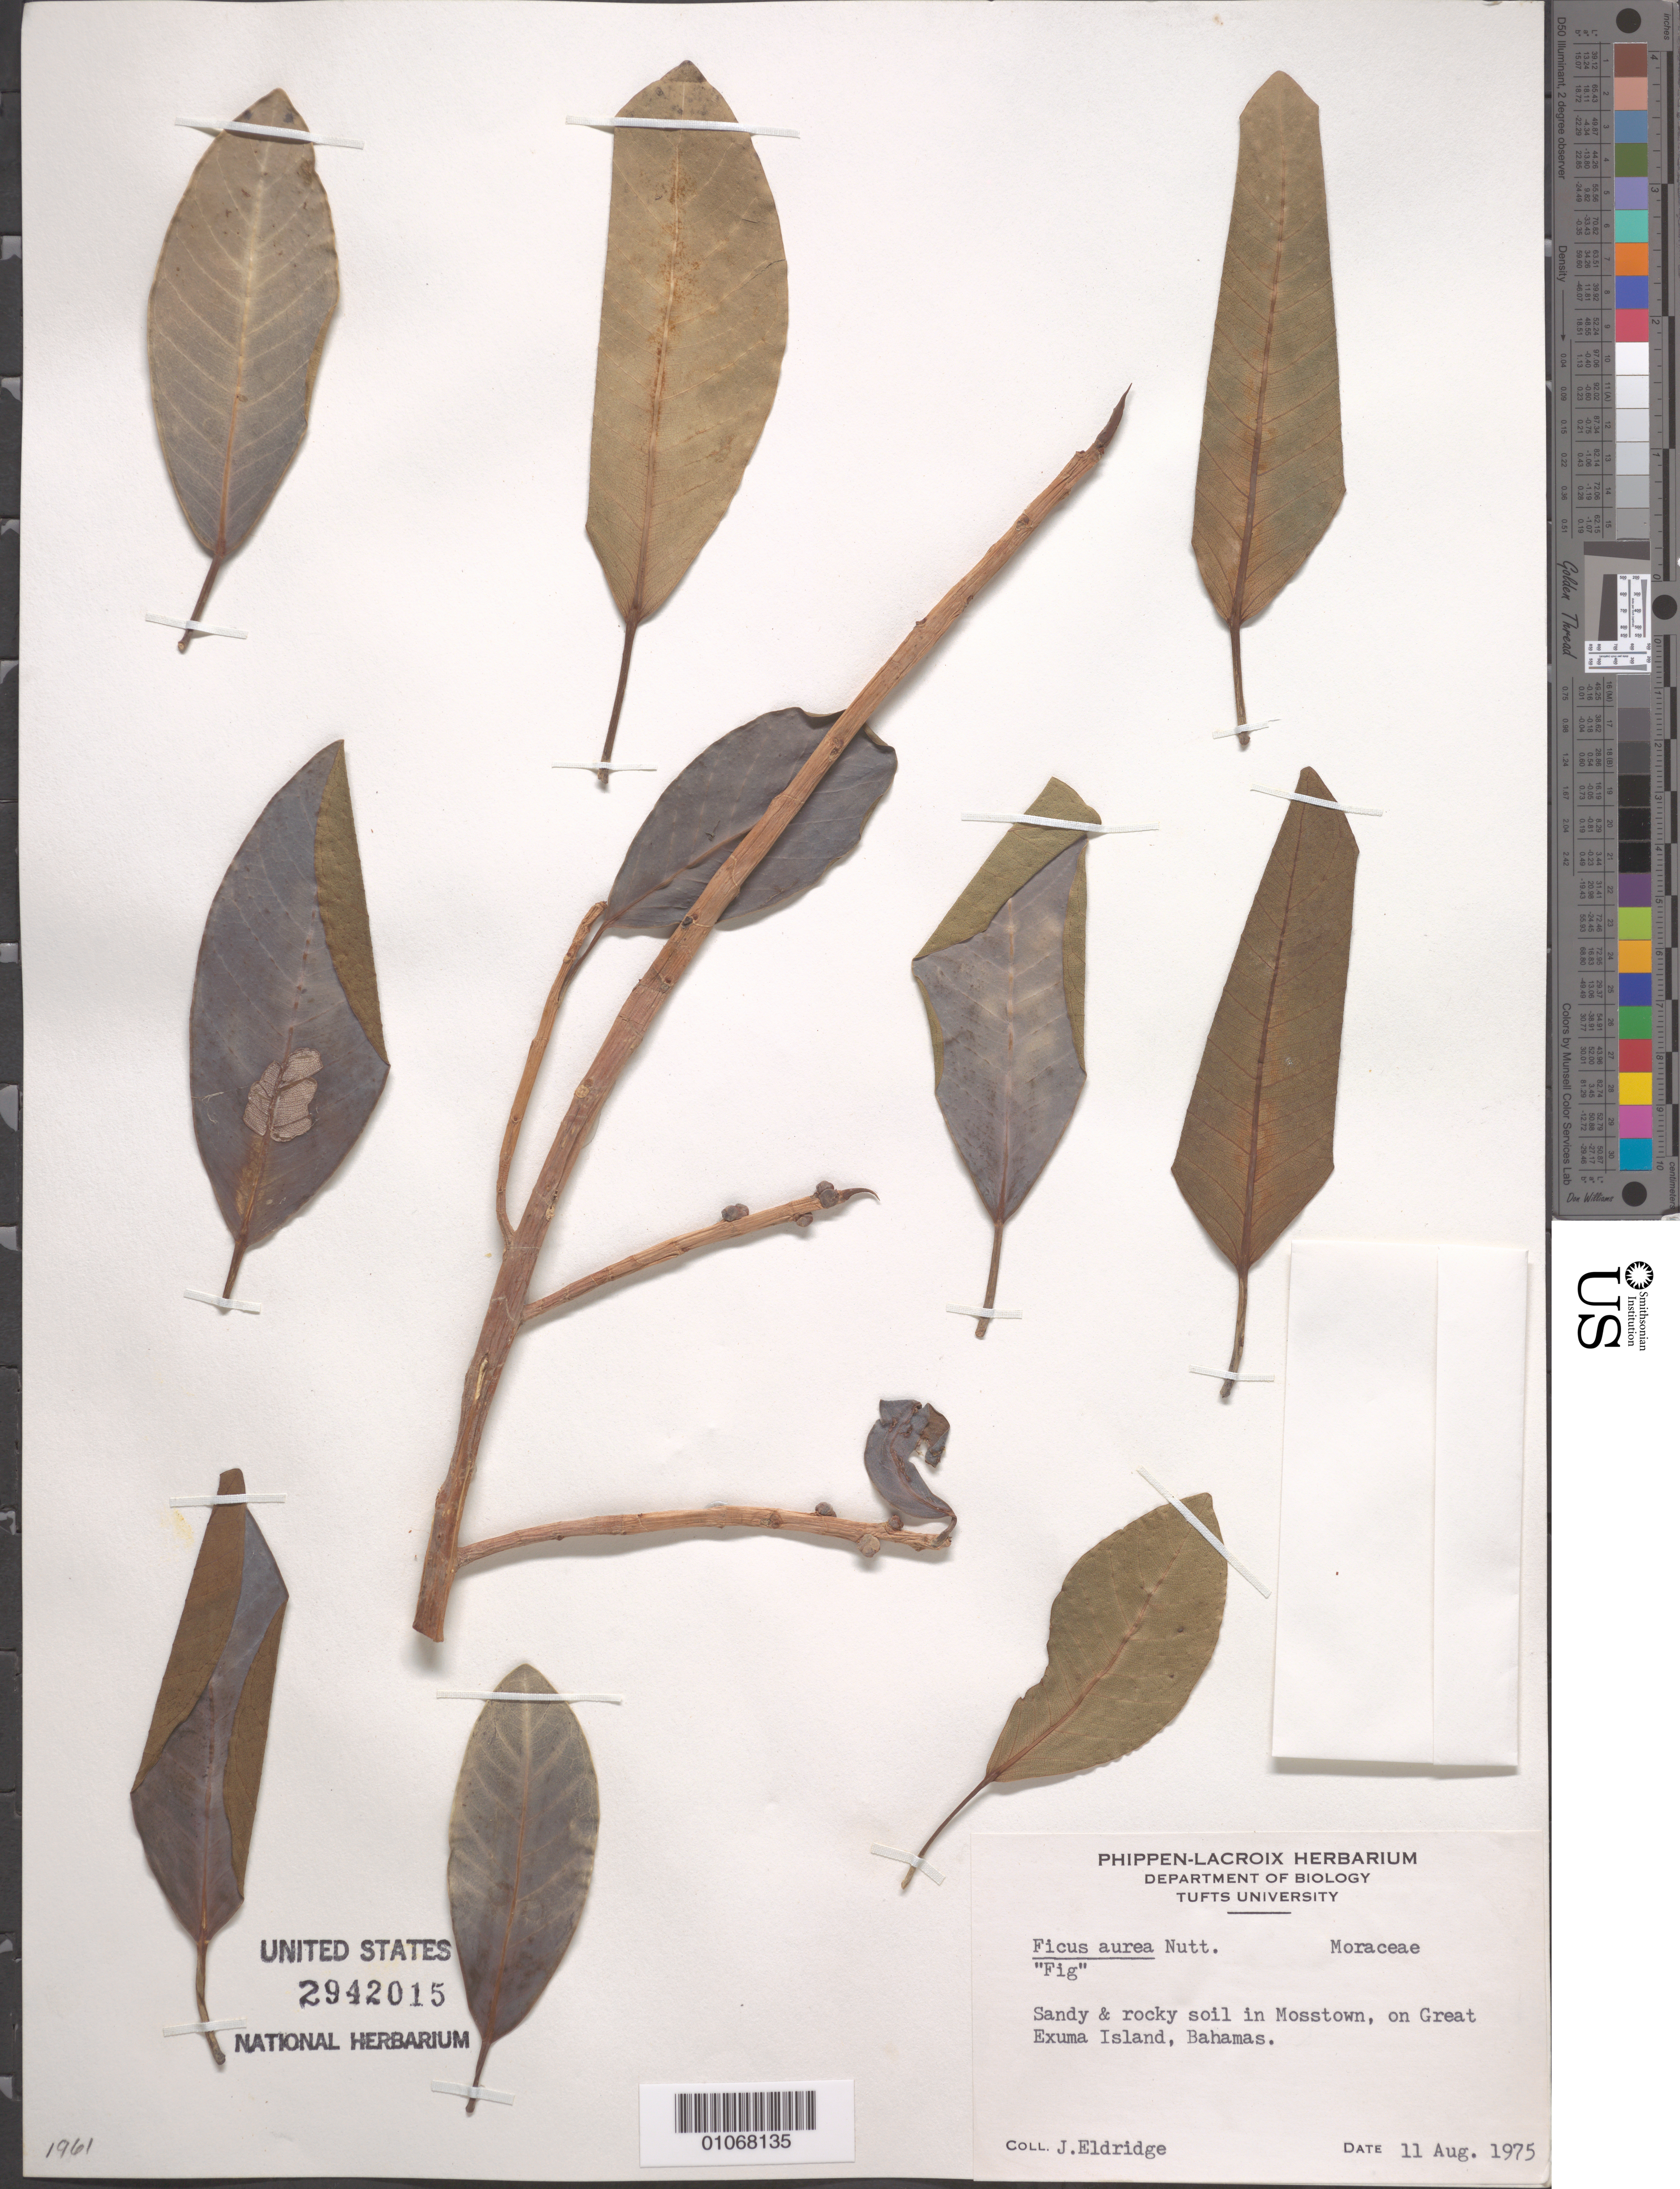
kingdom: Plantae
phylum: Tracheophyta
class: Magnoliopsida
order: Rosales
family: Moraceae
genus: Ficus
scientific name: Ficus aurea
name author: Nutt.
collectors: J. Eldridge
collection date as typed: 11 Aug 1975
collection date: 1975-08-11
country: Bahamas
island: Great Exuma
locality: Sandy and rocky soil in Mosstown.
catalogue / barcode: US 2492015